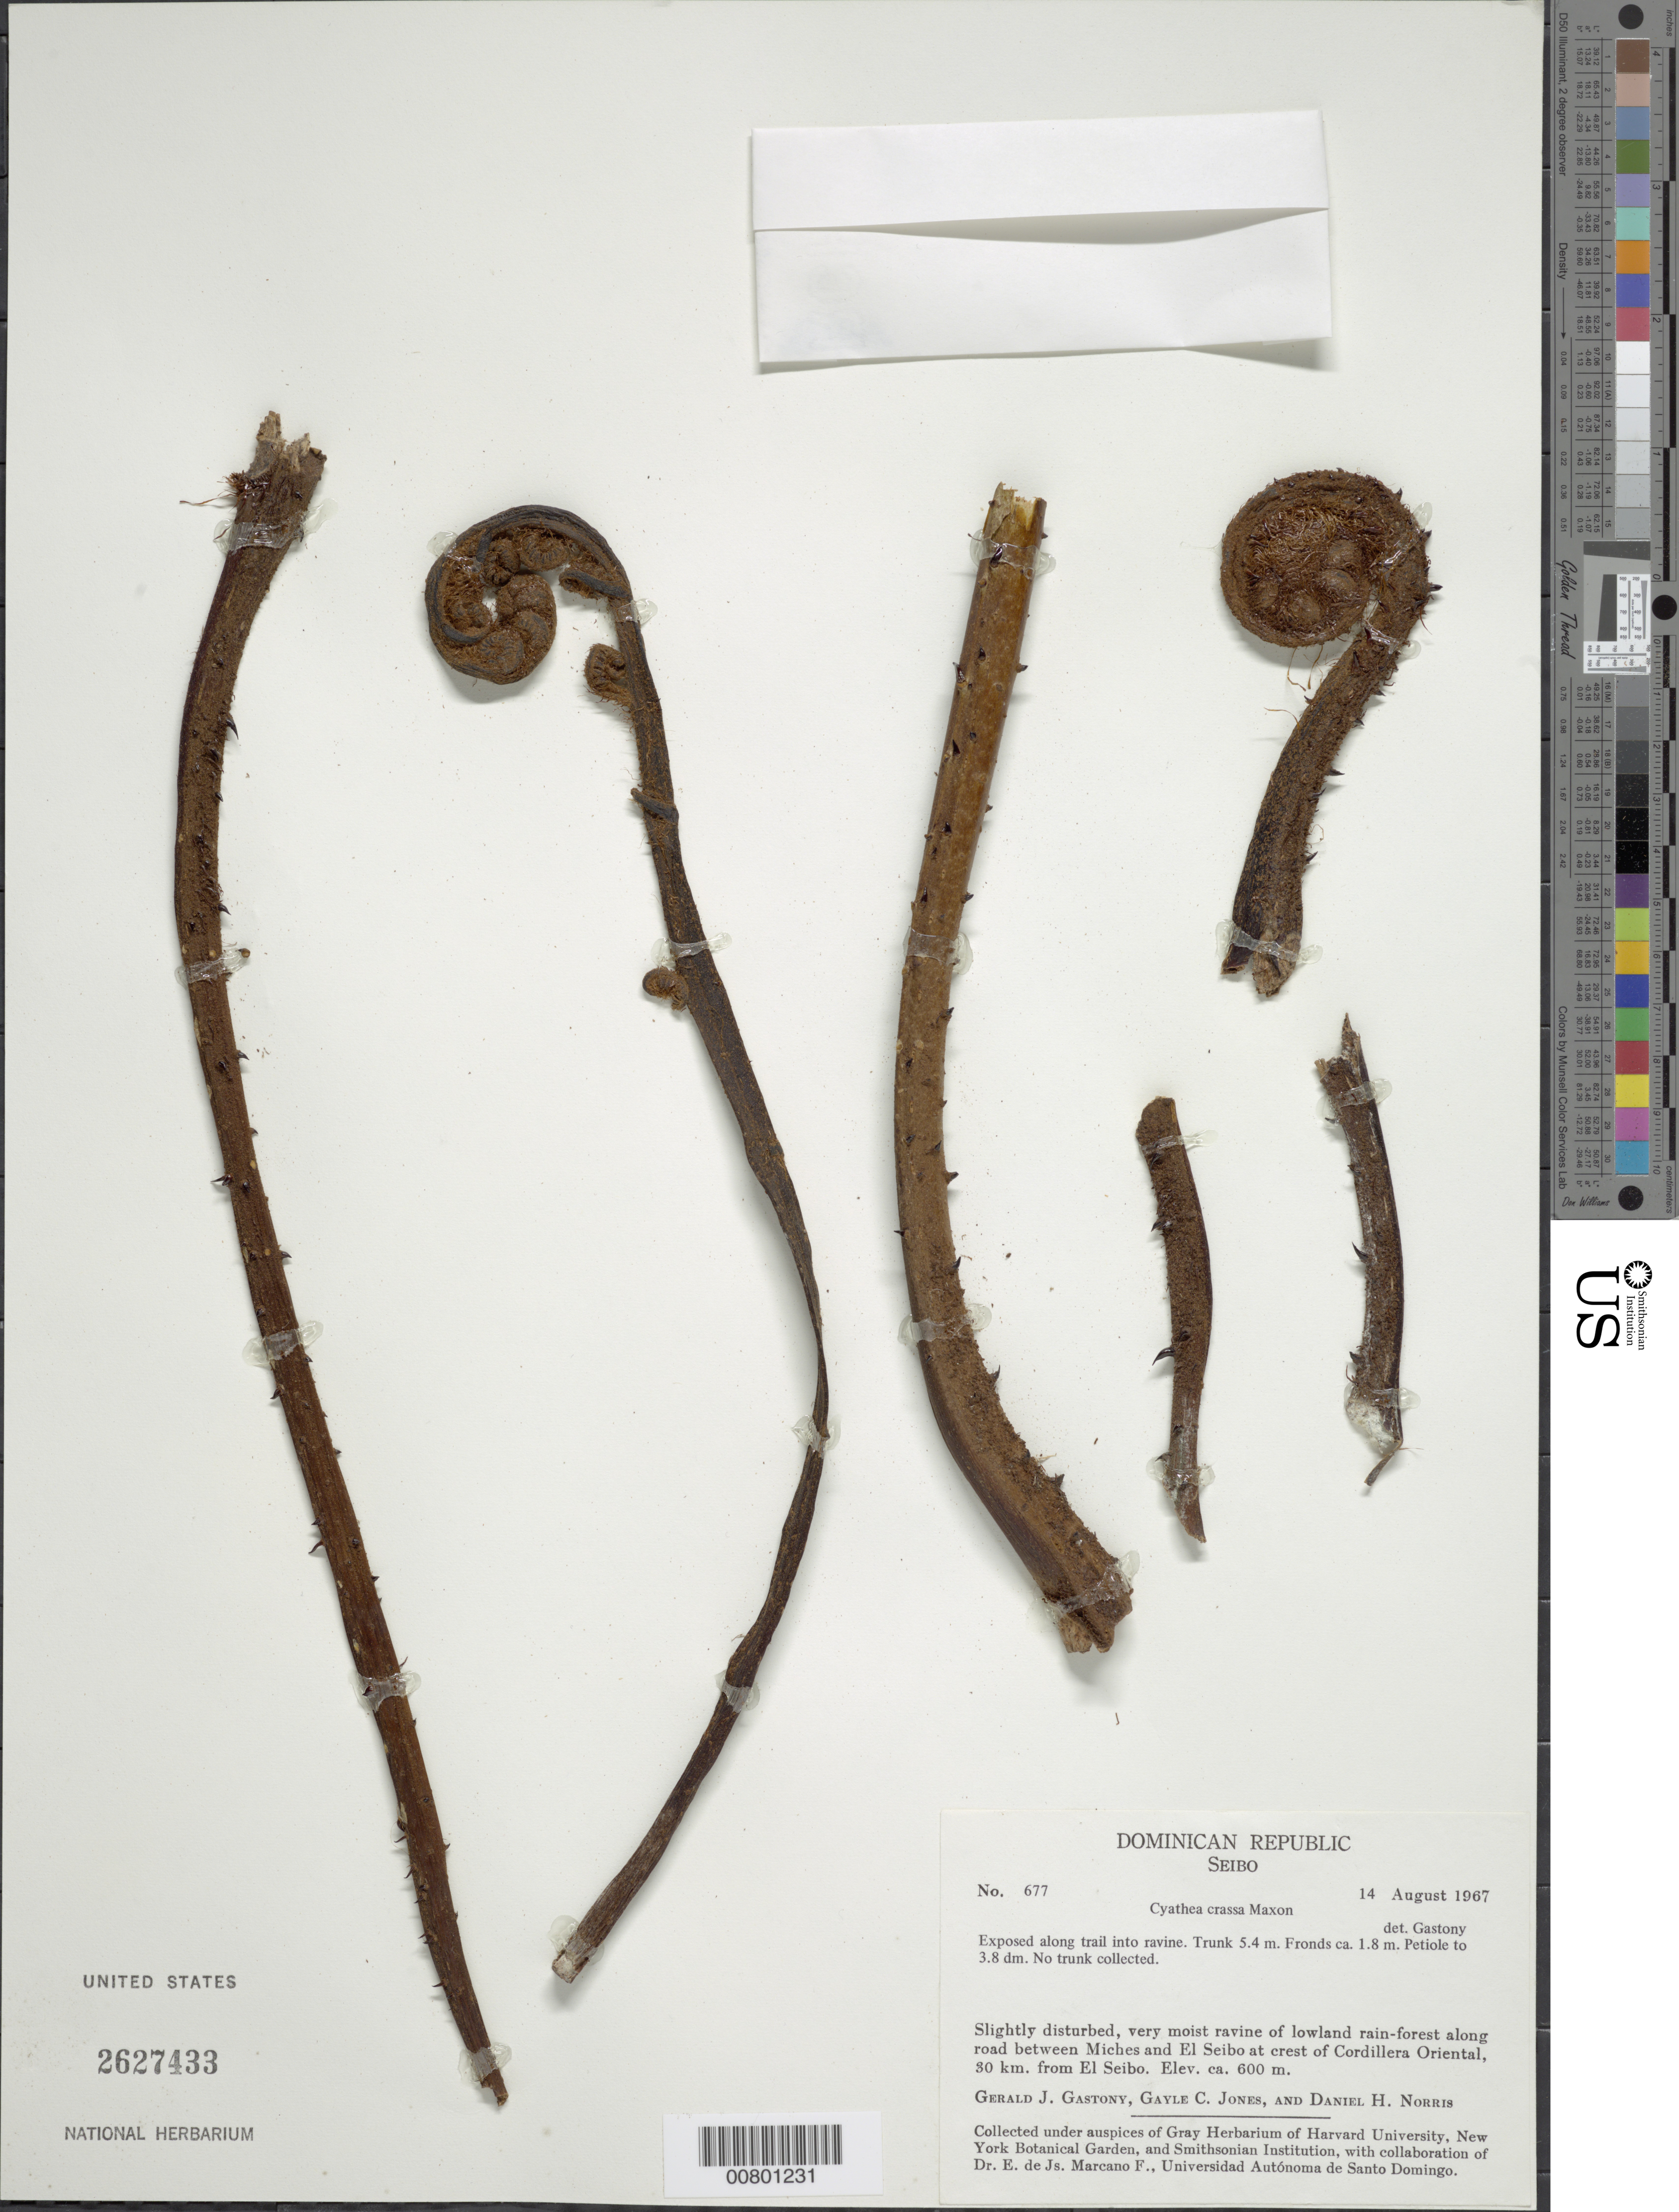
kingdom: Plantae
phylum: Tracheophyta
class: Polypodiopsida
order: Cyatheales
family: Cyatheaceae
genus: Alsophila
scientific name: Alsophila jimeneziana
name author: D.S. Conant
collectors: G. Gastony, G. C. Jones & D. H. Norris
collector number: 677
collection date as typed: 14 Aug 1967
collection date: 1967-08-14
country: Dominican Republic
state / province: El Seibo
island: Hispaniola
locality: Miches to El Seibo road, crest of Cordillera Oriental, 30 km from El Seibo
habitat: Slightly disturbed, very moist ravine of lowland rainforest along road; exposed along trail into ravine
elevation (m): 600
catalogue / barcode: US 2627433